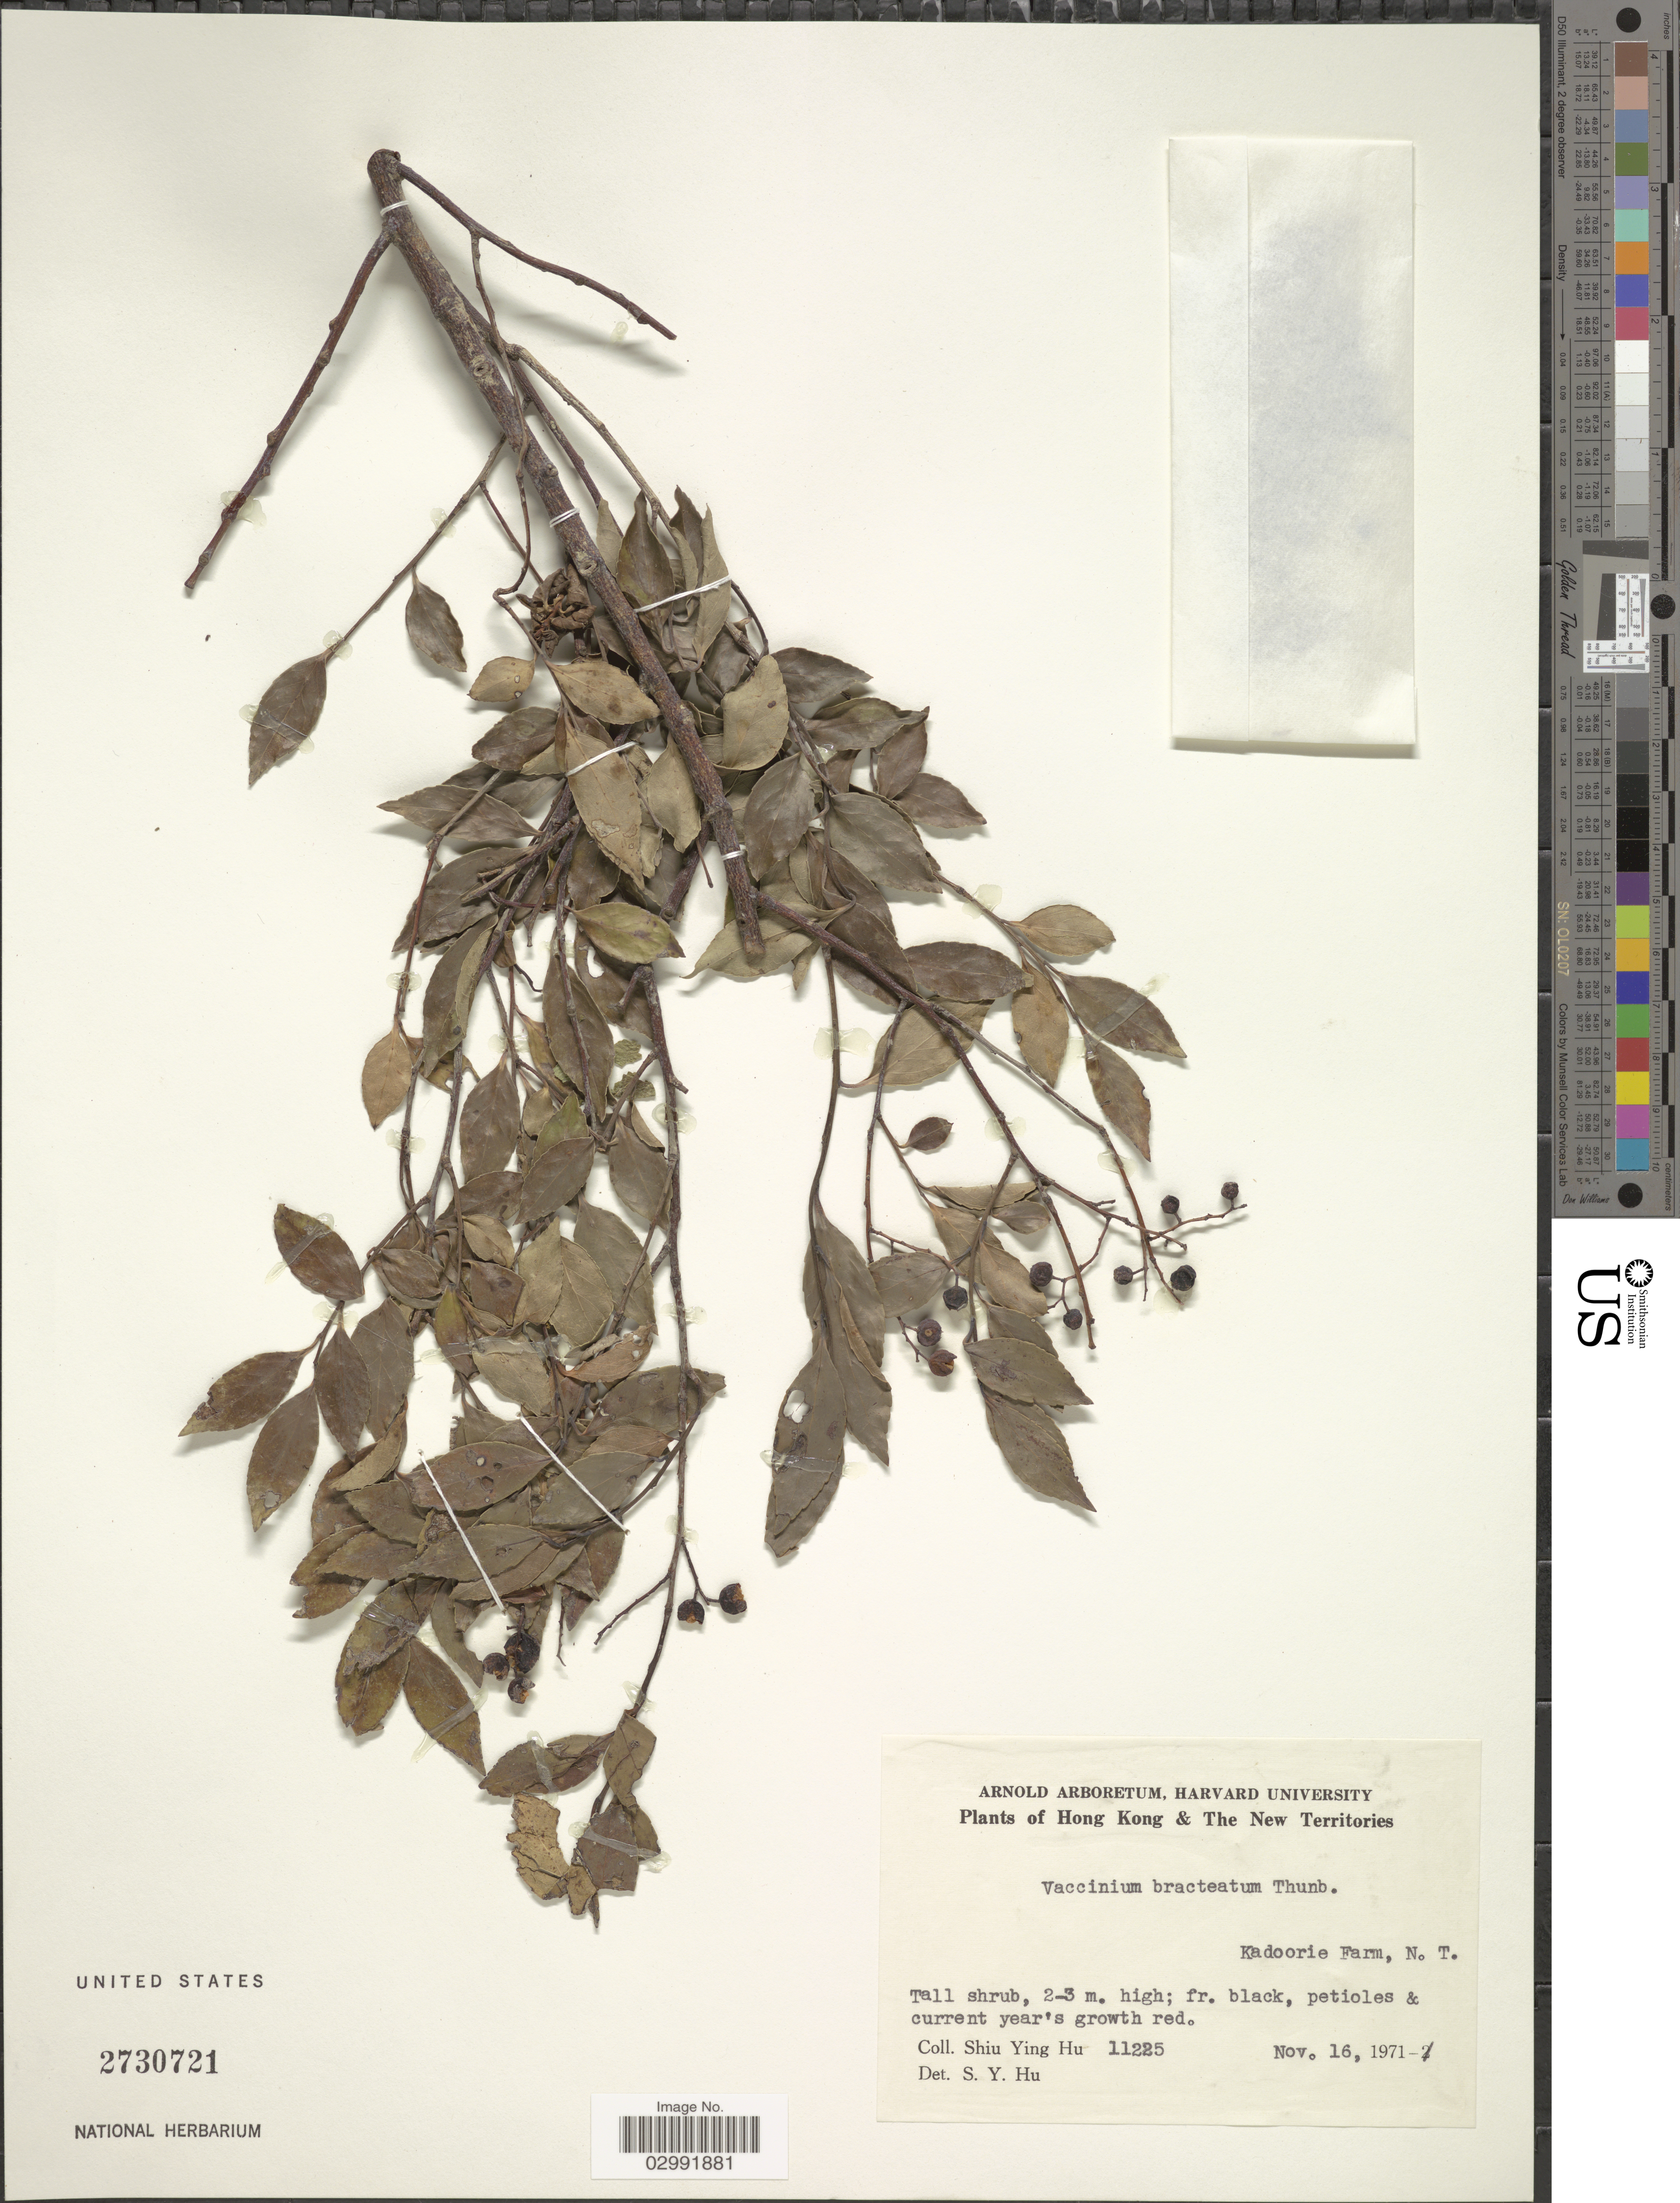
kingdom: Plantae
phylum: Tracheophyta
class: Magnoliopsida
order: Ericales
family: Ericaceae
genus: Vaccinium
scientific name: Vaccinium bracteatum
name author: Thunb.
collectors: S. Y. Hu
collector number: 11225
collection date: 1971-11-16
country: China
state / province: Hong Kong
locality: Hong Kong & The New Territories. Kadoorie Farm, N.T.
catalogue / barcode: US 2730721